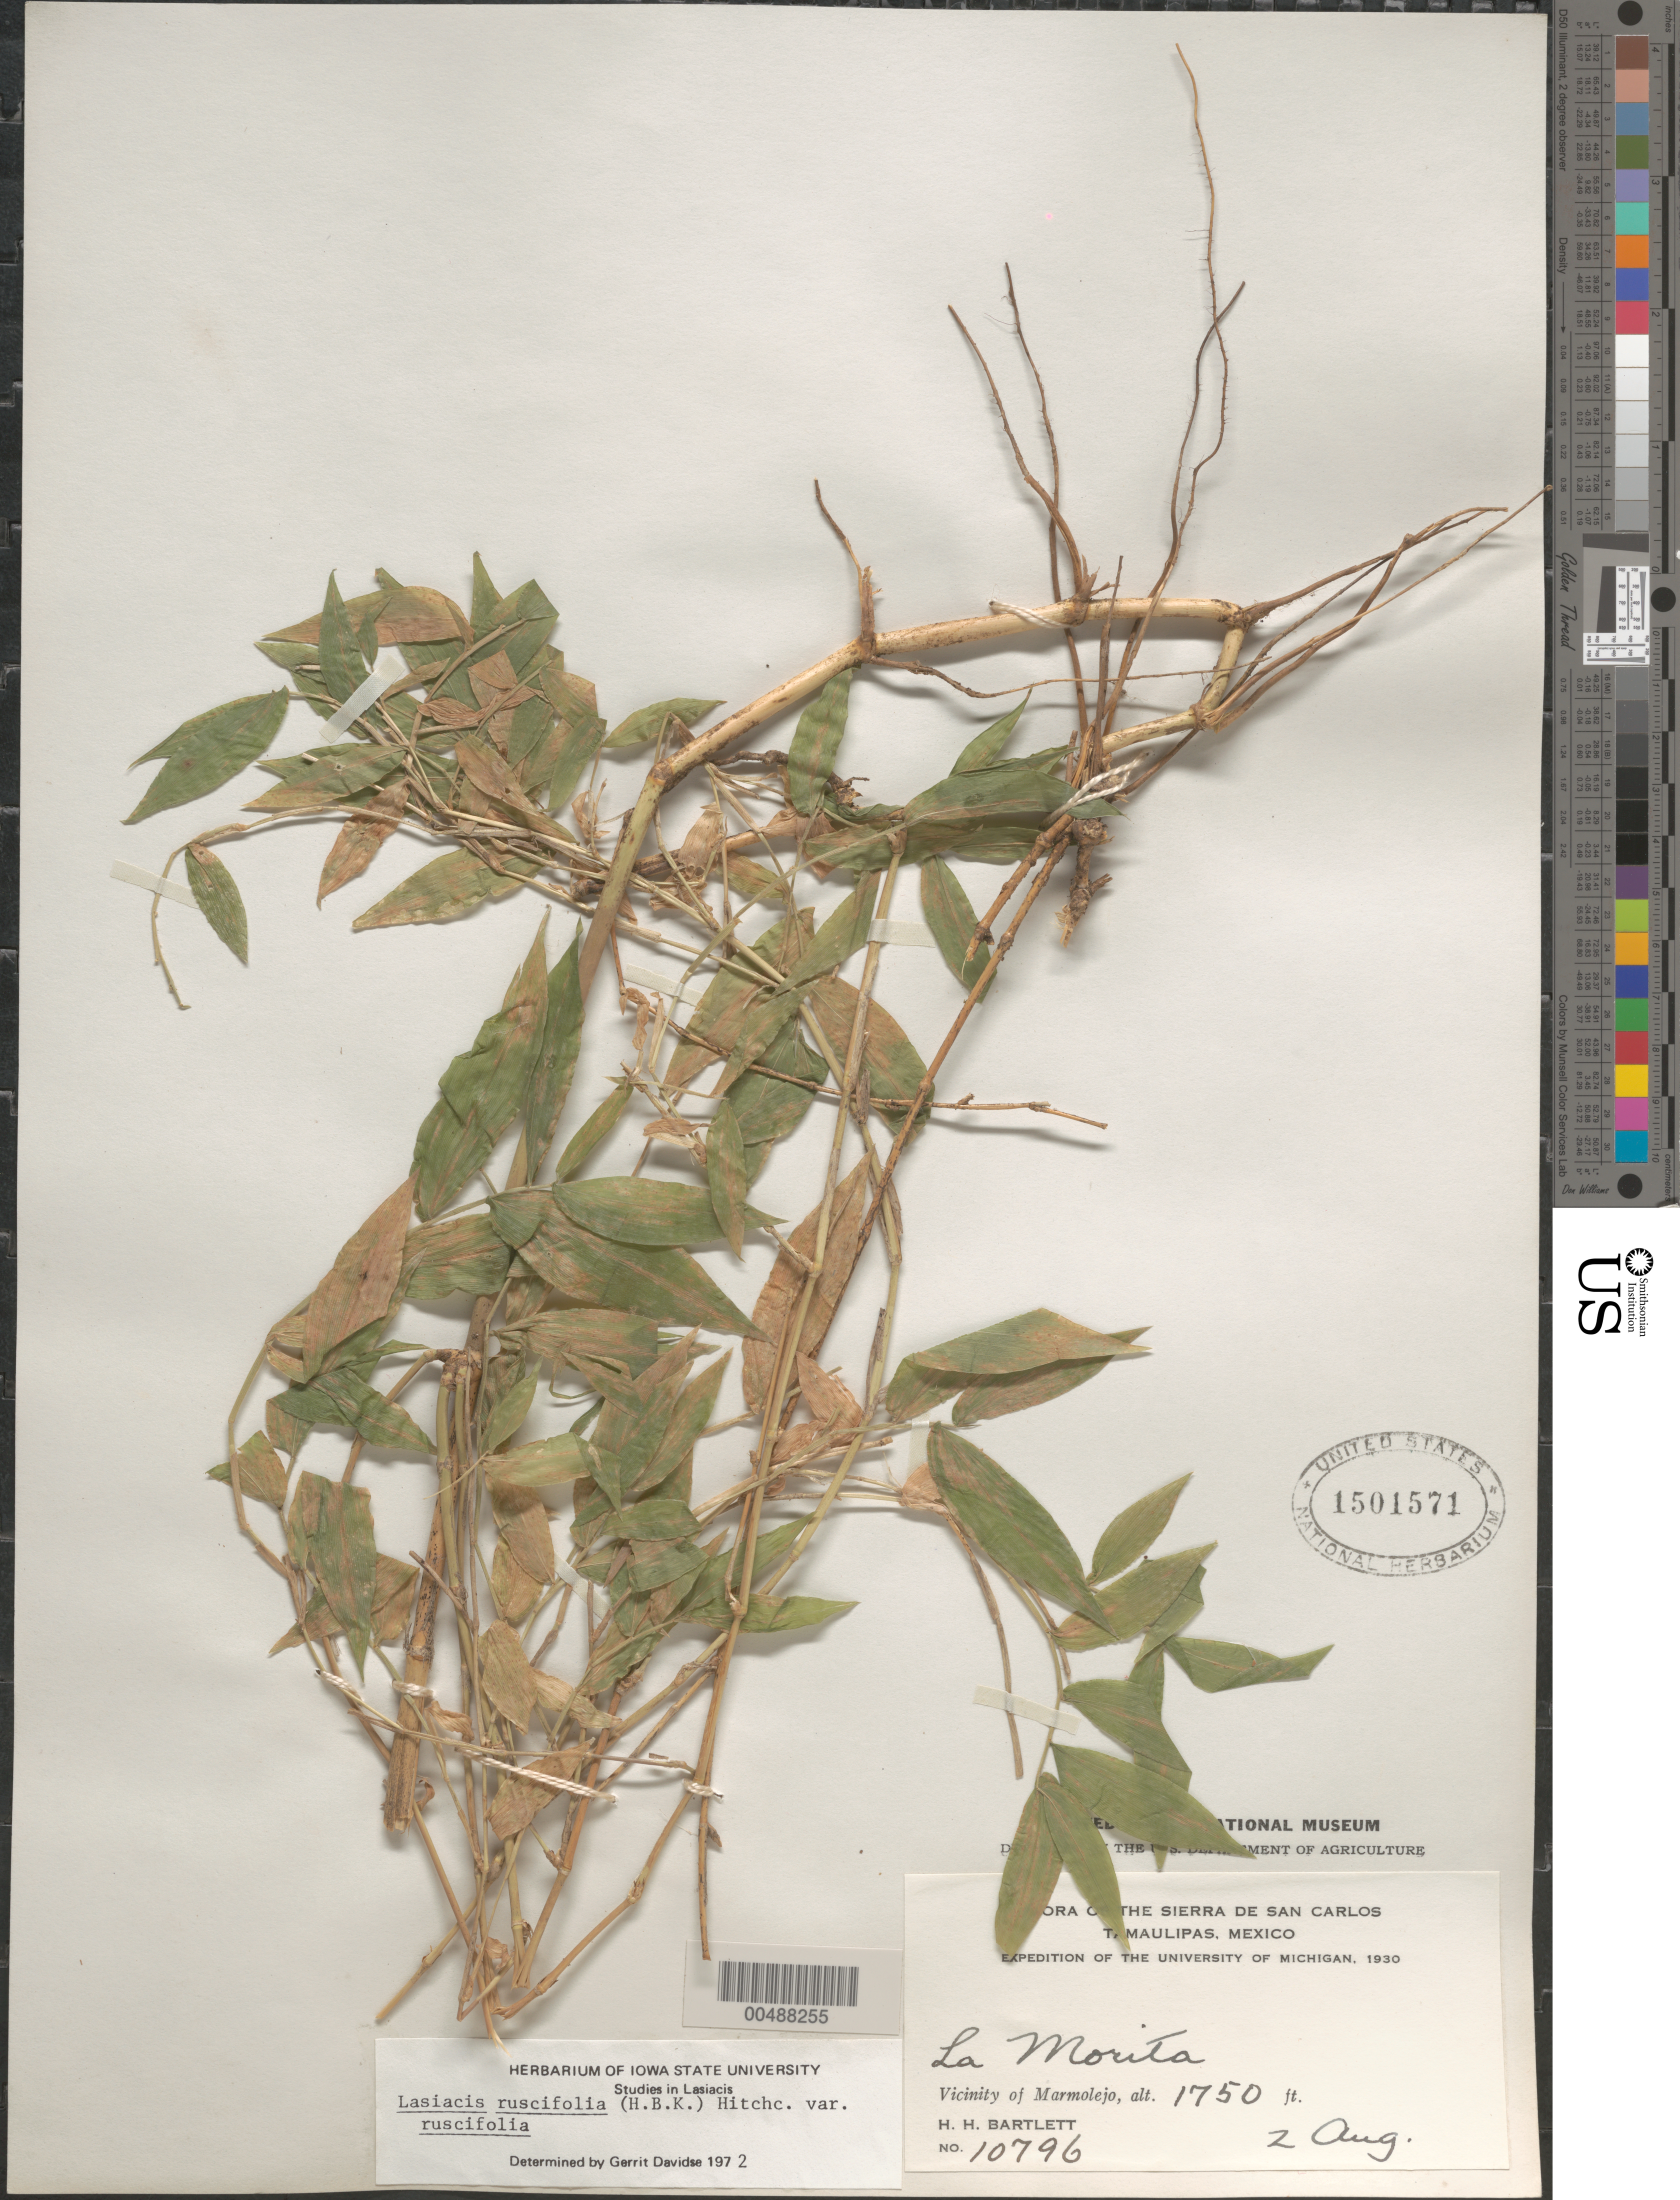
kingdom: Plantae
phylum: Tracheophyta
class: Liliopsida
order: Poales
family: Poaceae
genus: Lasiacis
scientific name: Lasiacis ruscifolia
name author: (Kunth) Hitchc.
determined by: Davidse, Gerrit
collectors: H. H. Bartlett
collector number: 10796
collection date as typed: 2 Aug 1930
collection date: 1930-08-02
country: Mexico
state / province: Tamaulipas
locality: Sierra de San Carlos, La Morita, vicinity of Marmolejo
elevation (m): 533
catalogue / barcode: US 1501571